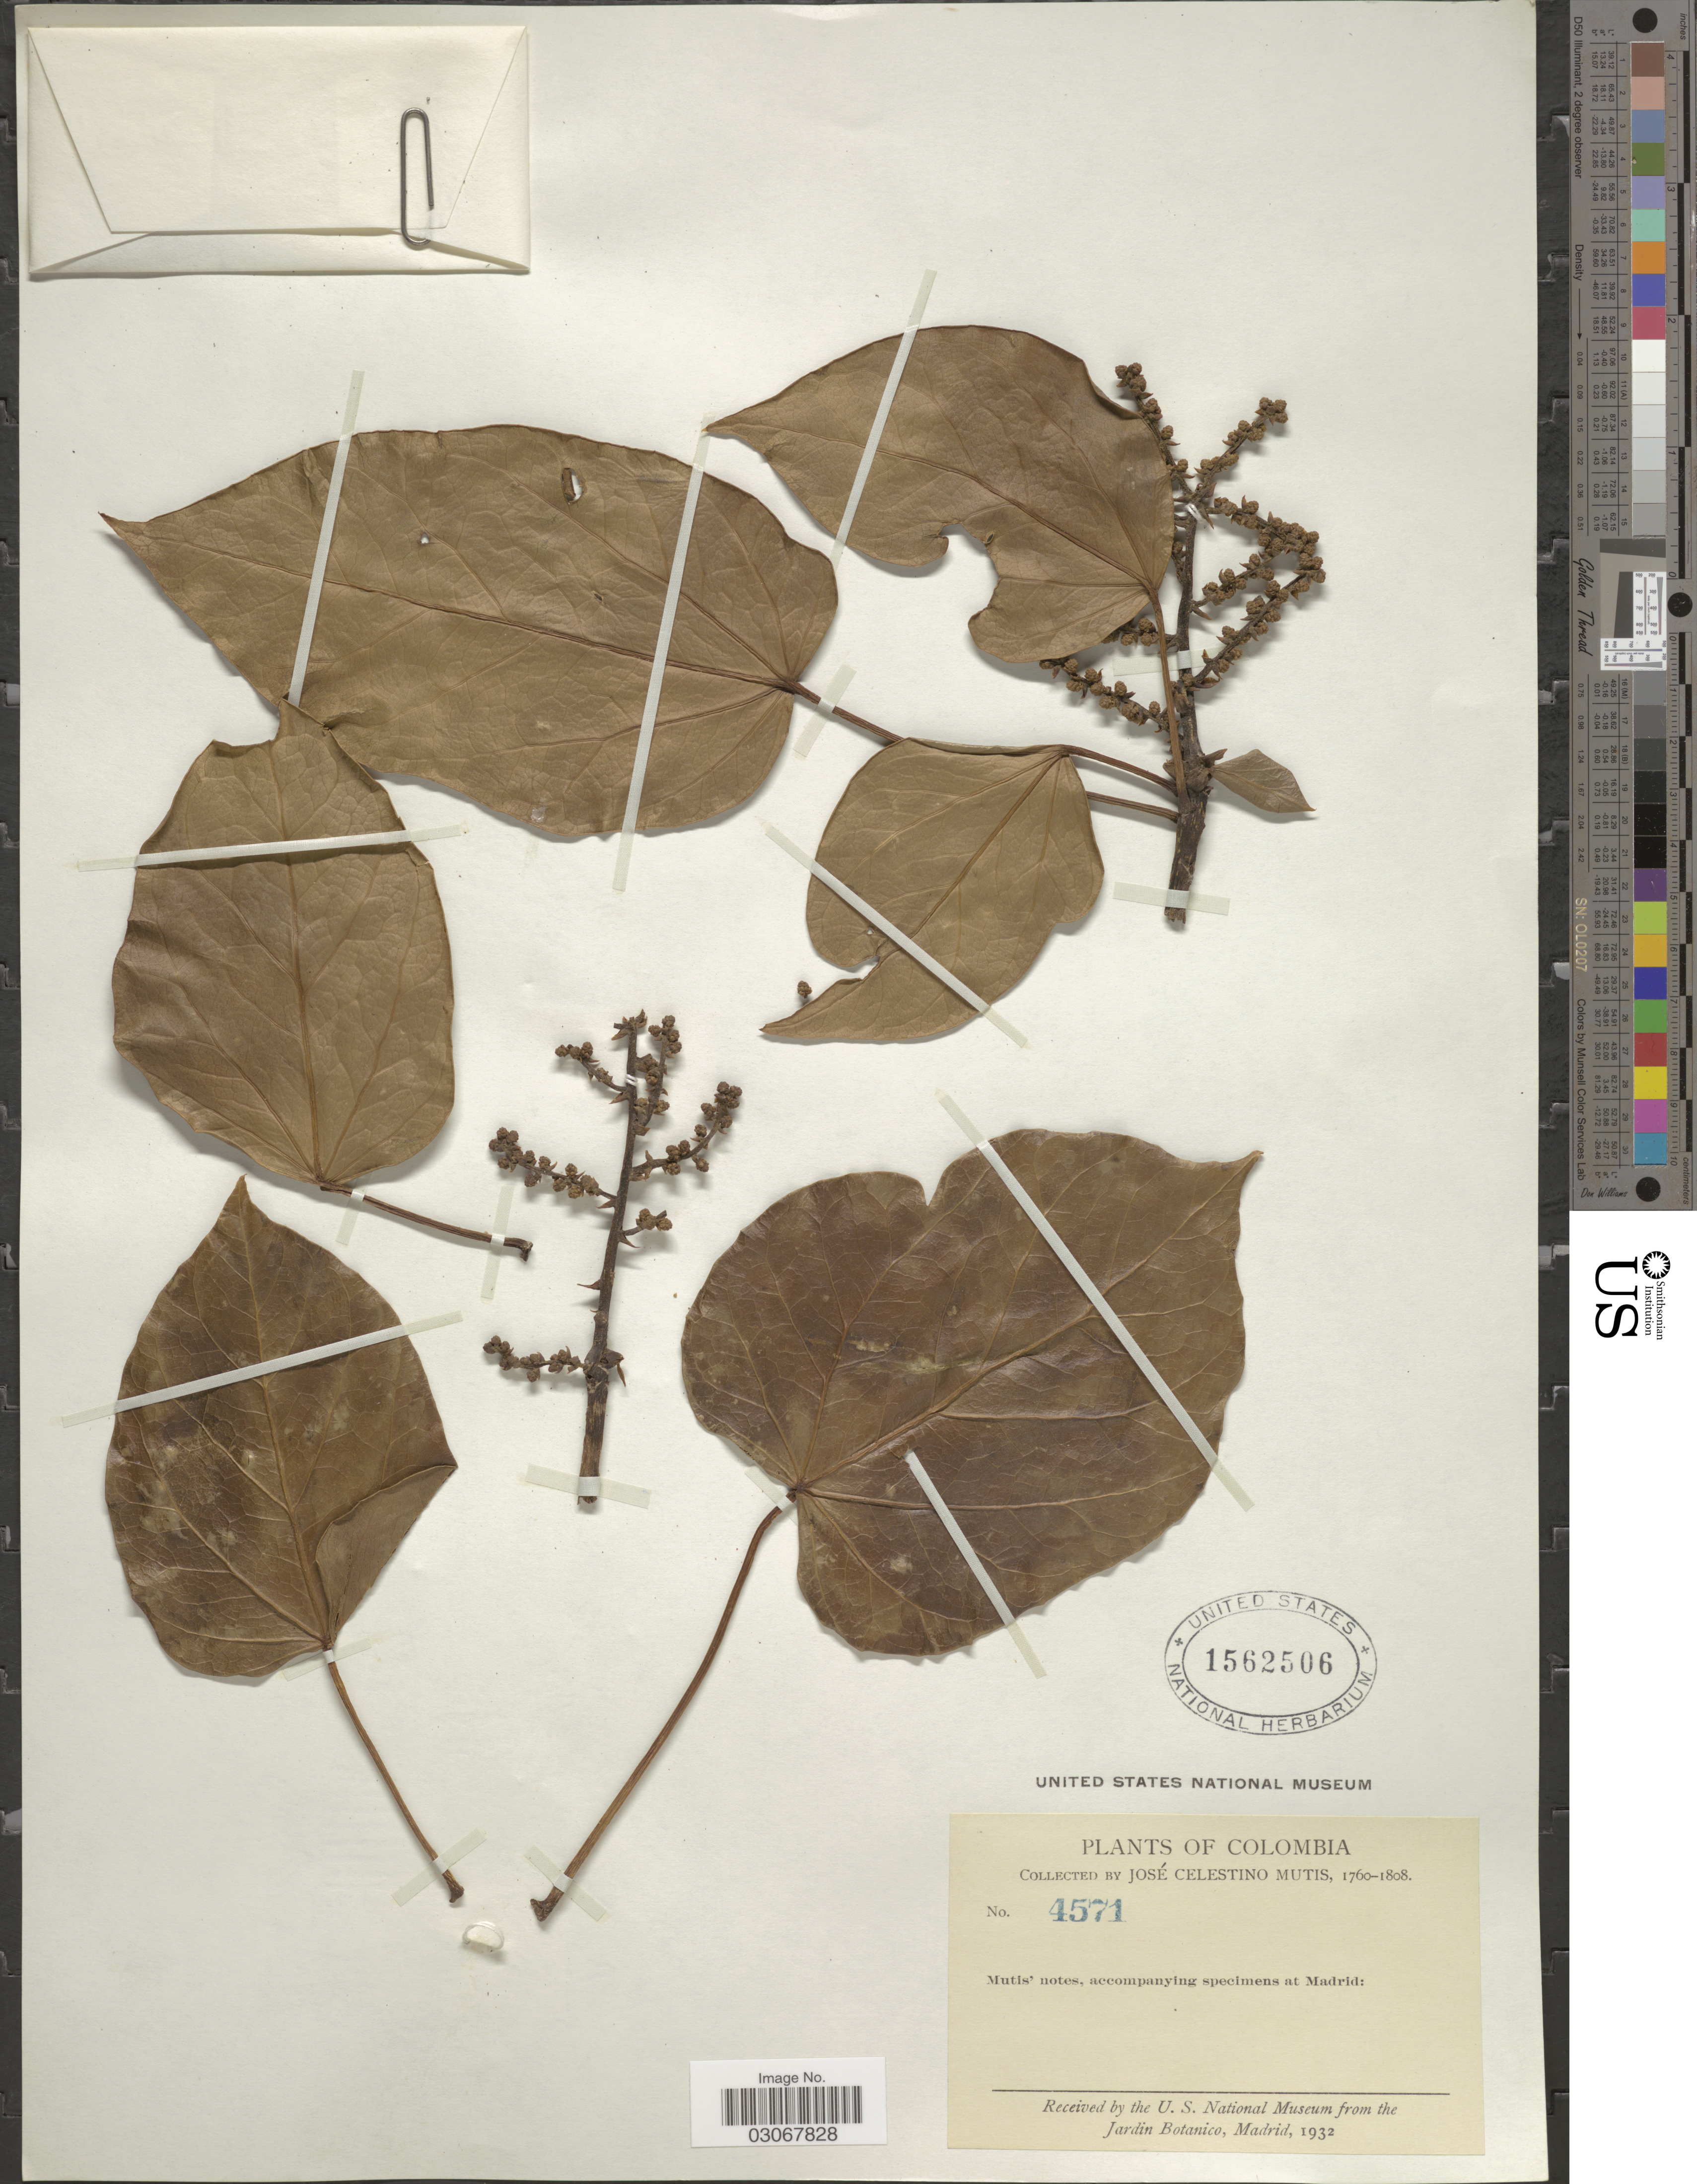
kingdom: Plantae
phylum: Tracheophyta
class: Magnoliopsida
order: Apiales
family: Araliaceae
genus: Oreopanax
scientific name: Oreopanax capitatus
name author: (Jacq.) Decne. & Planch.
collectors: J. C. B. Mutis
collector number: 4571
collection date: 1760/1808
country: Colombia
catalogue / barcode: US 1562506